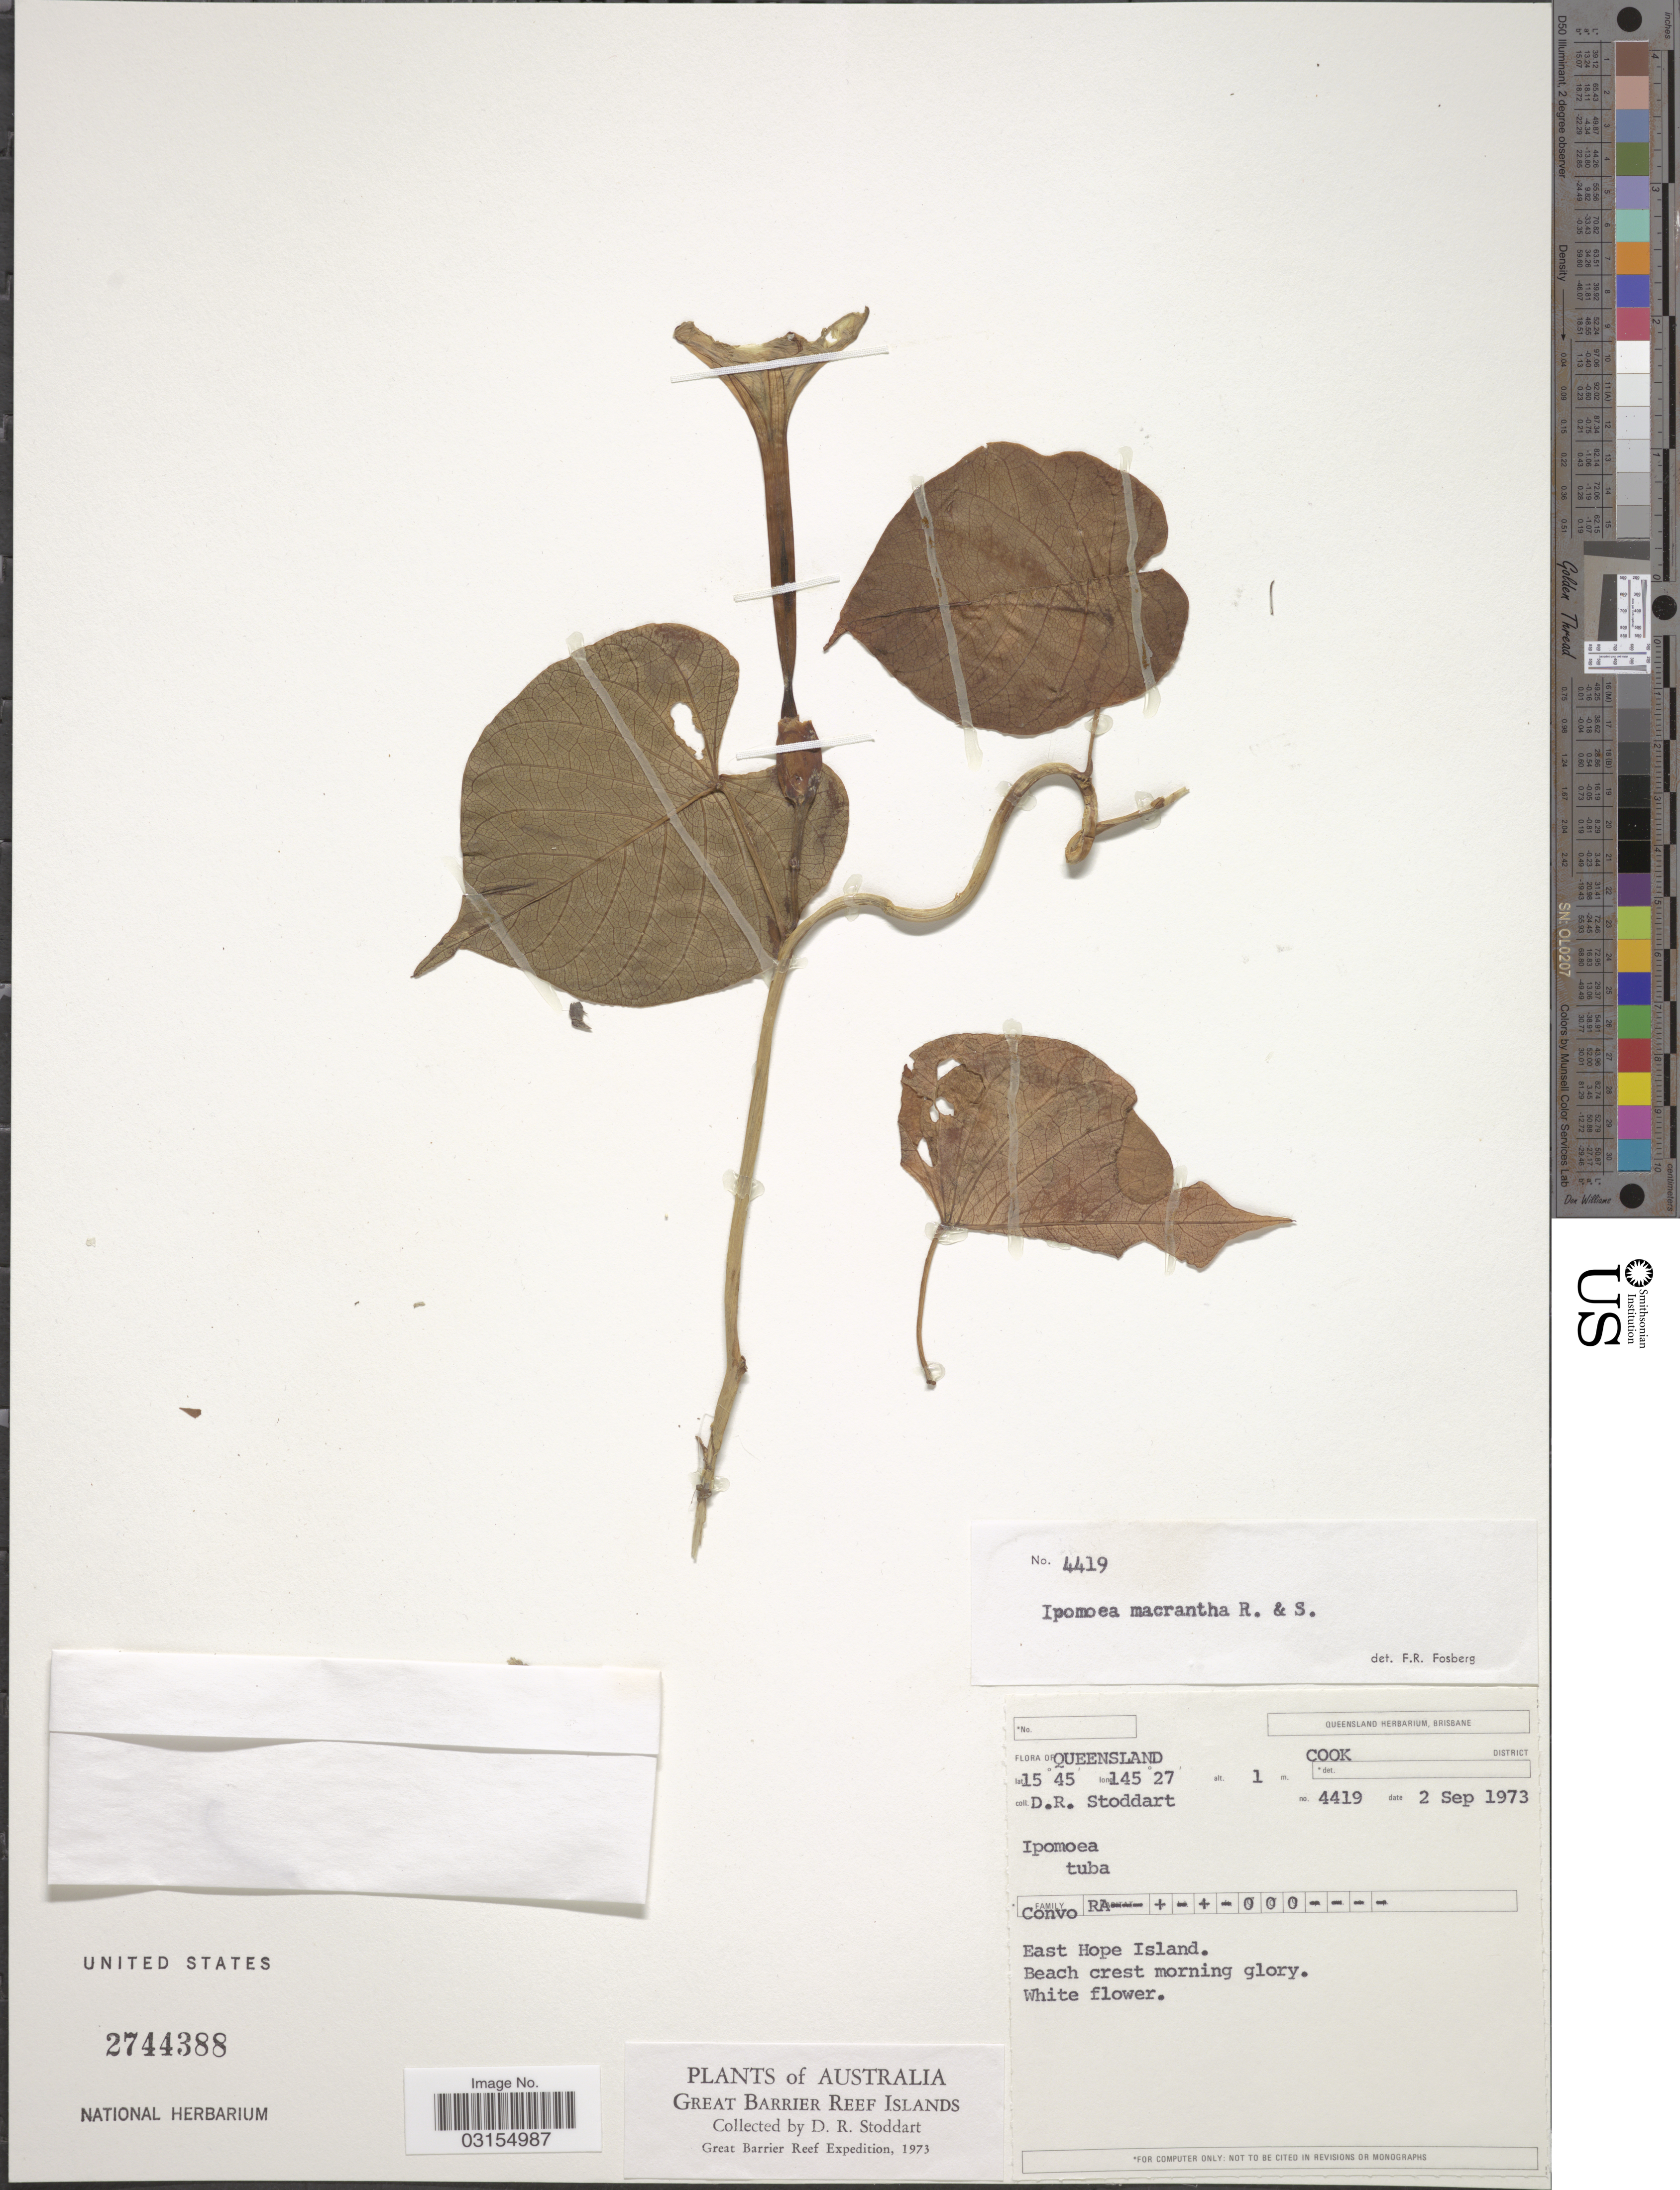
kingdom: Plantae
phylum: Tracheophyta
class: Magnoliopsida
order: Solanales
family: Convolvulaceae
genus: Ipomoea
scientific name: Ipomoea violacea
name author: L.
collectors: D. R. Stoddart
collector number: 4419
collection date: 1973-09-02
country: Australia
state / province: Queensland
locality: Great Barrier Reef Islands. Cook District. East Hope Island.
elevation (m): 1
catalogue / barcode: US 2744388